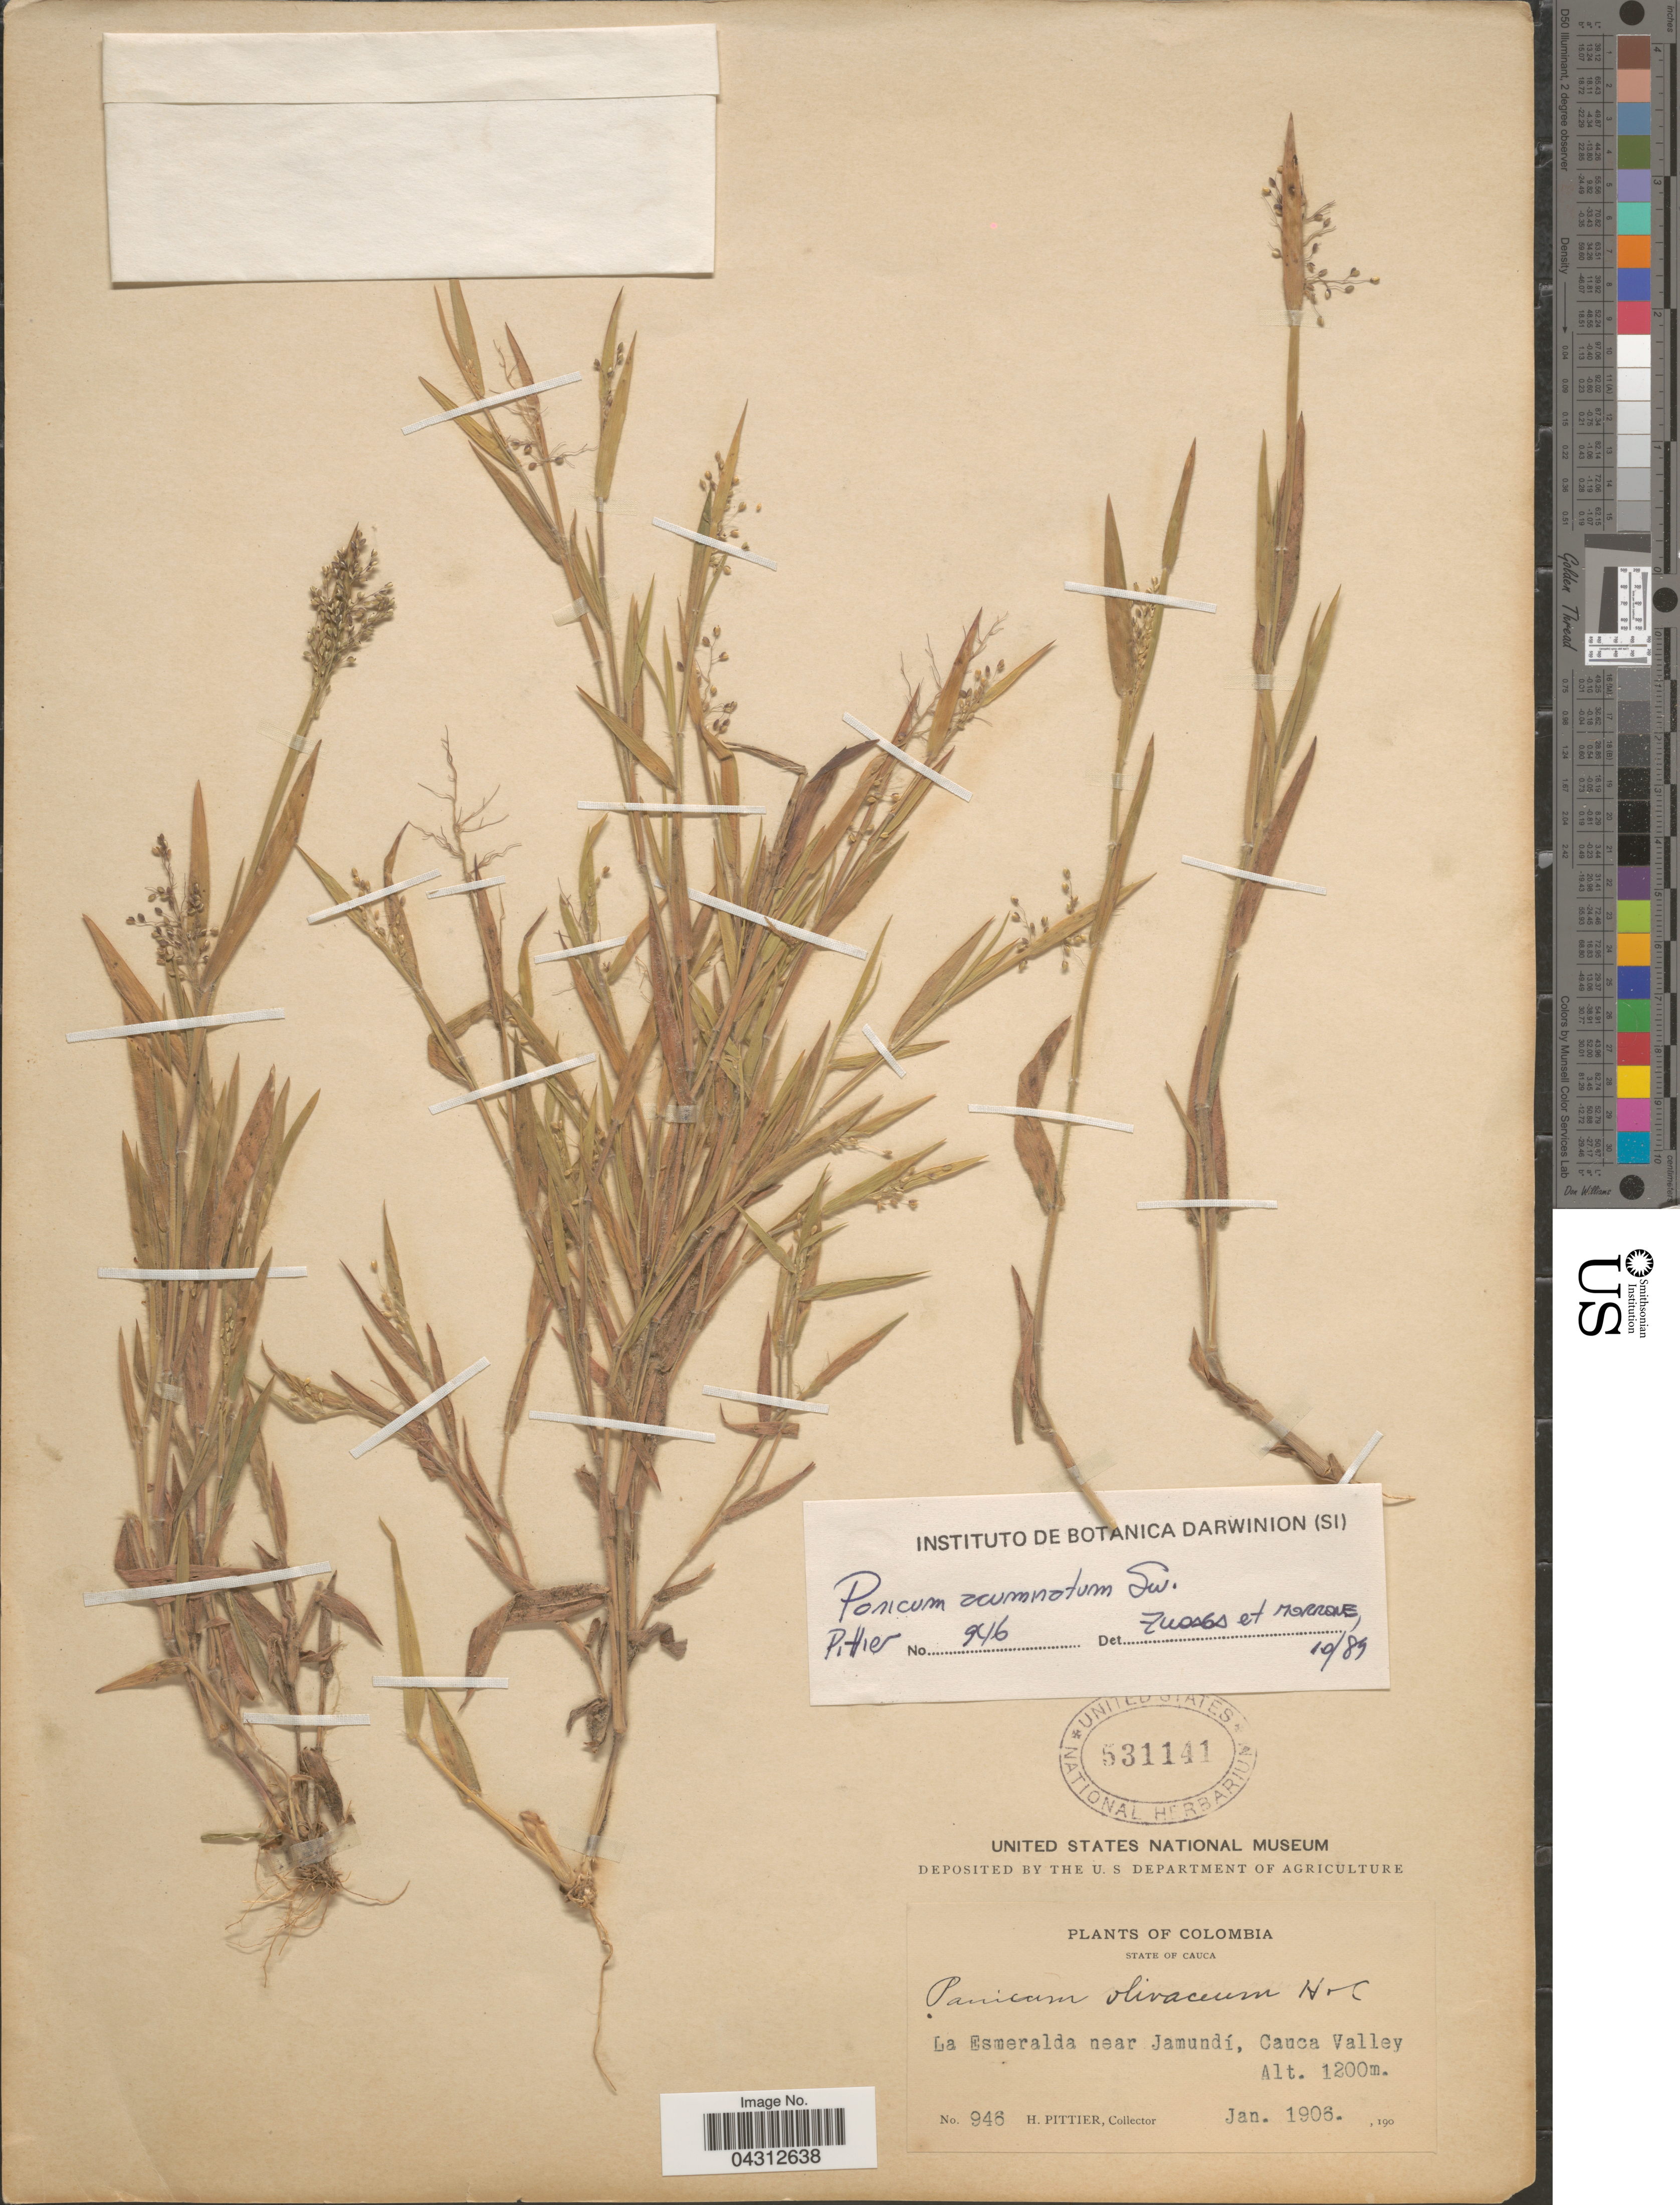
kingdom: Plantae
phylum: Tracheophyta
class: Liliopsida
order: Poales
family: Poaceae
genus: Panicum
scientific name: Panicum acuminatum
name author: Sw.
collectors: H. F. Pittier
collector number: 946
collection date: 1906-01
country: Colombia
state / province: Cauca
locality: La Esmeralda near Jamundí, Cauca Valley.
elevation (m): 1200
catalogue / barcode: US 531141